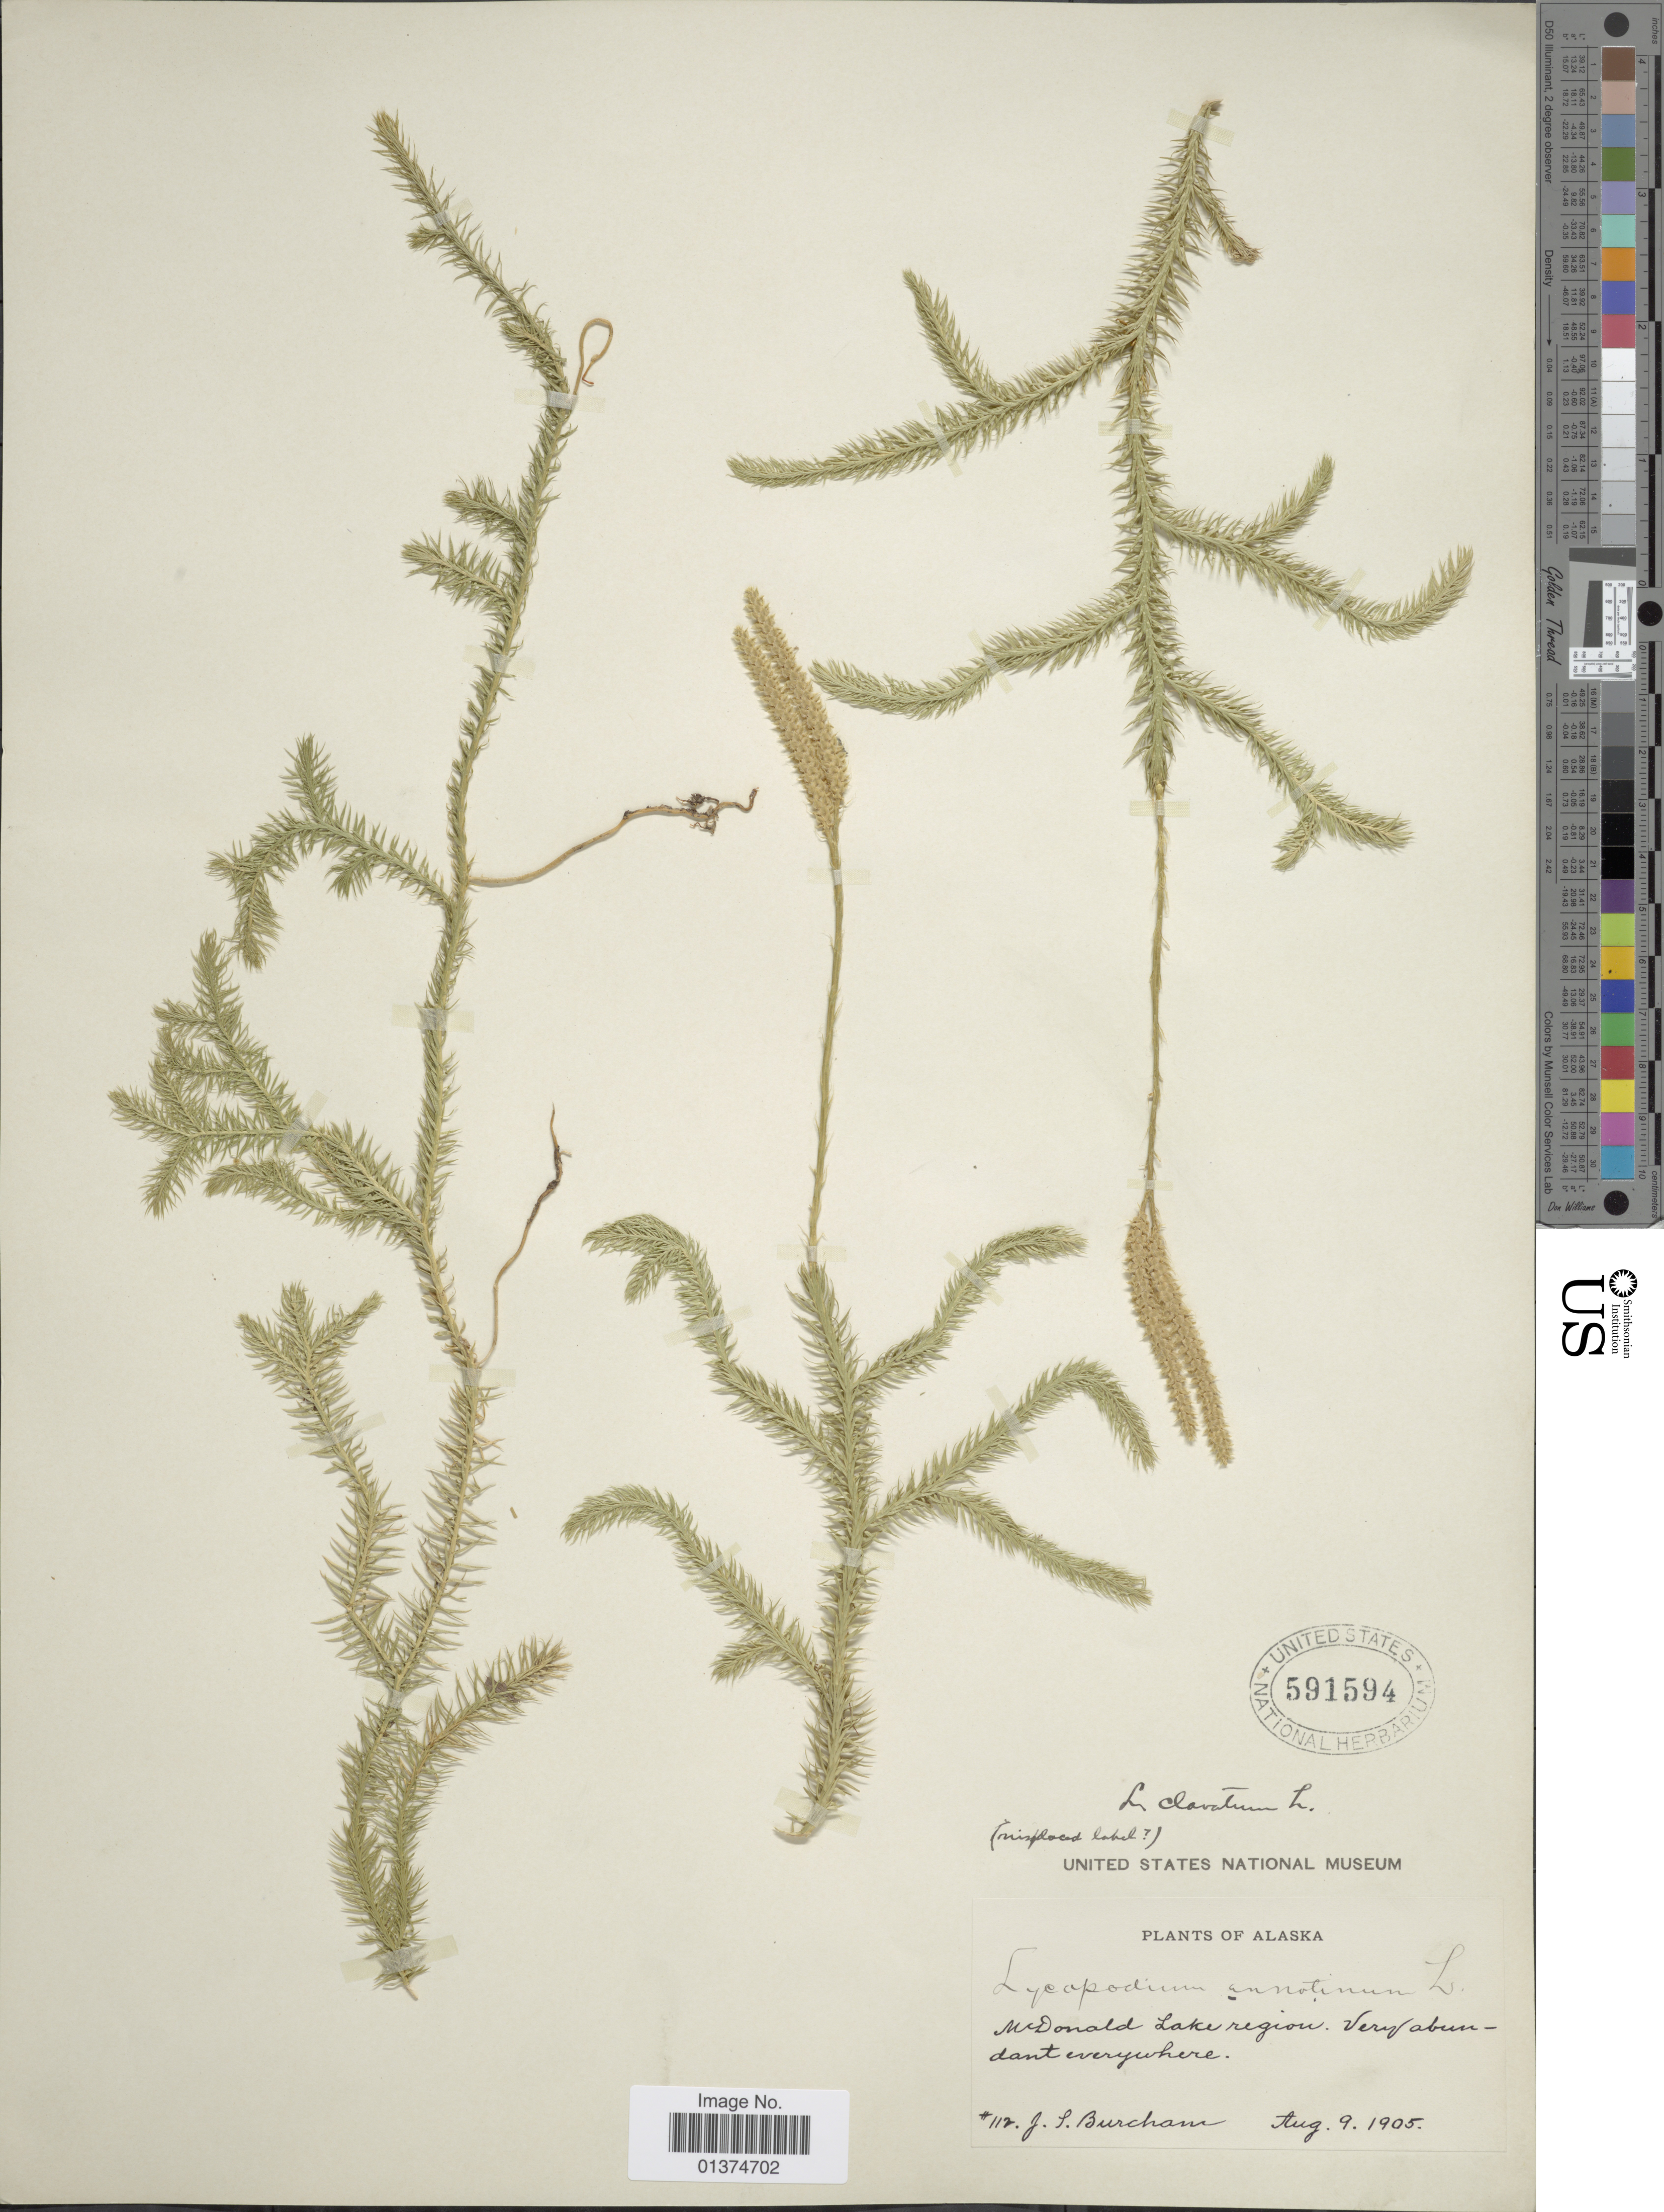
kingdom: Plantae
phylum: Tracheophyta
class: Lycopodiopsida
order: Lycopodiales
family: Lycopodiaceae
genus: Lycopodium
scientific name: Lycopodium clavatum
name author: L.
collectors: J. Burcham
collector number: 112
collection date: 1905-08-09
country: United States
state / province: Alaska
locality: McDonald Lake region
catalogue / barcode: US 591594